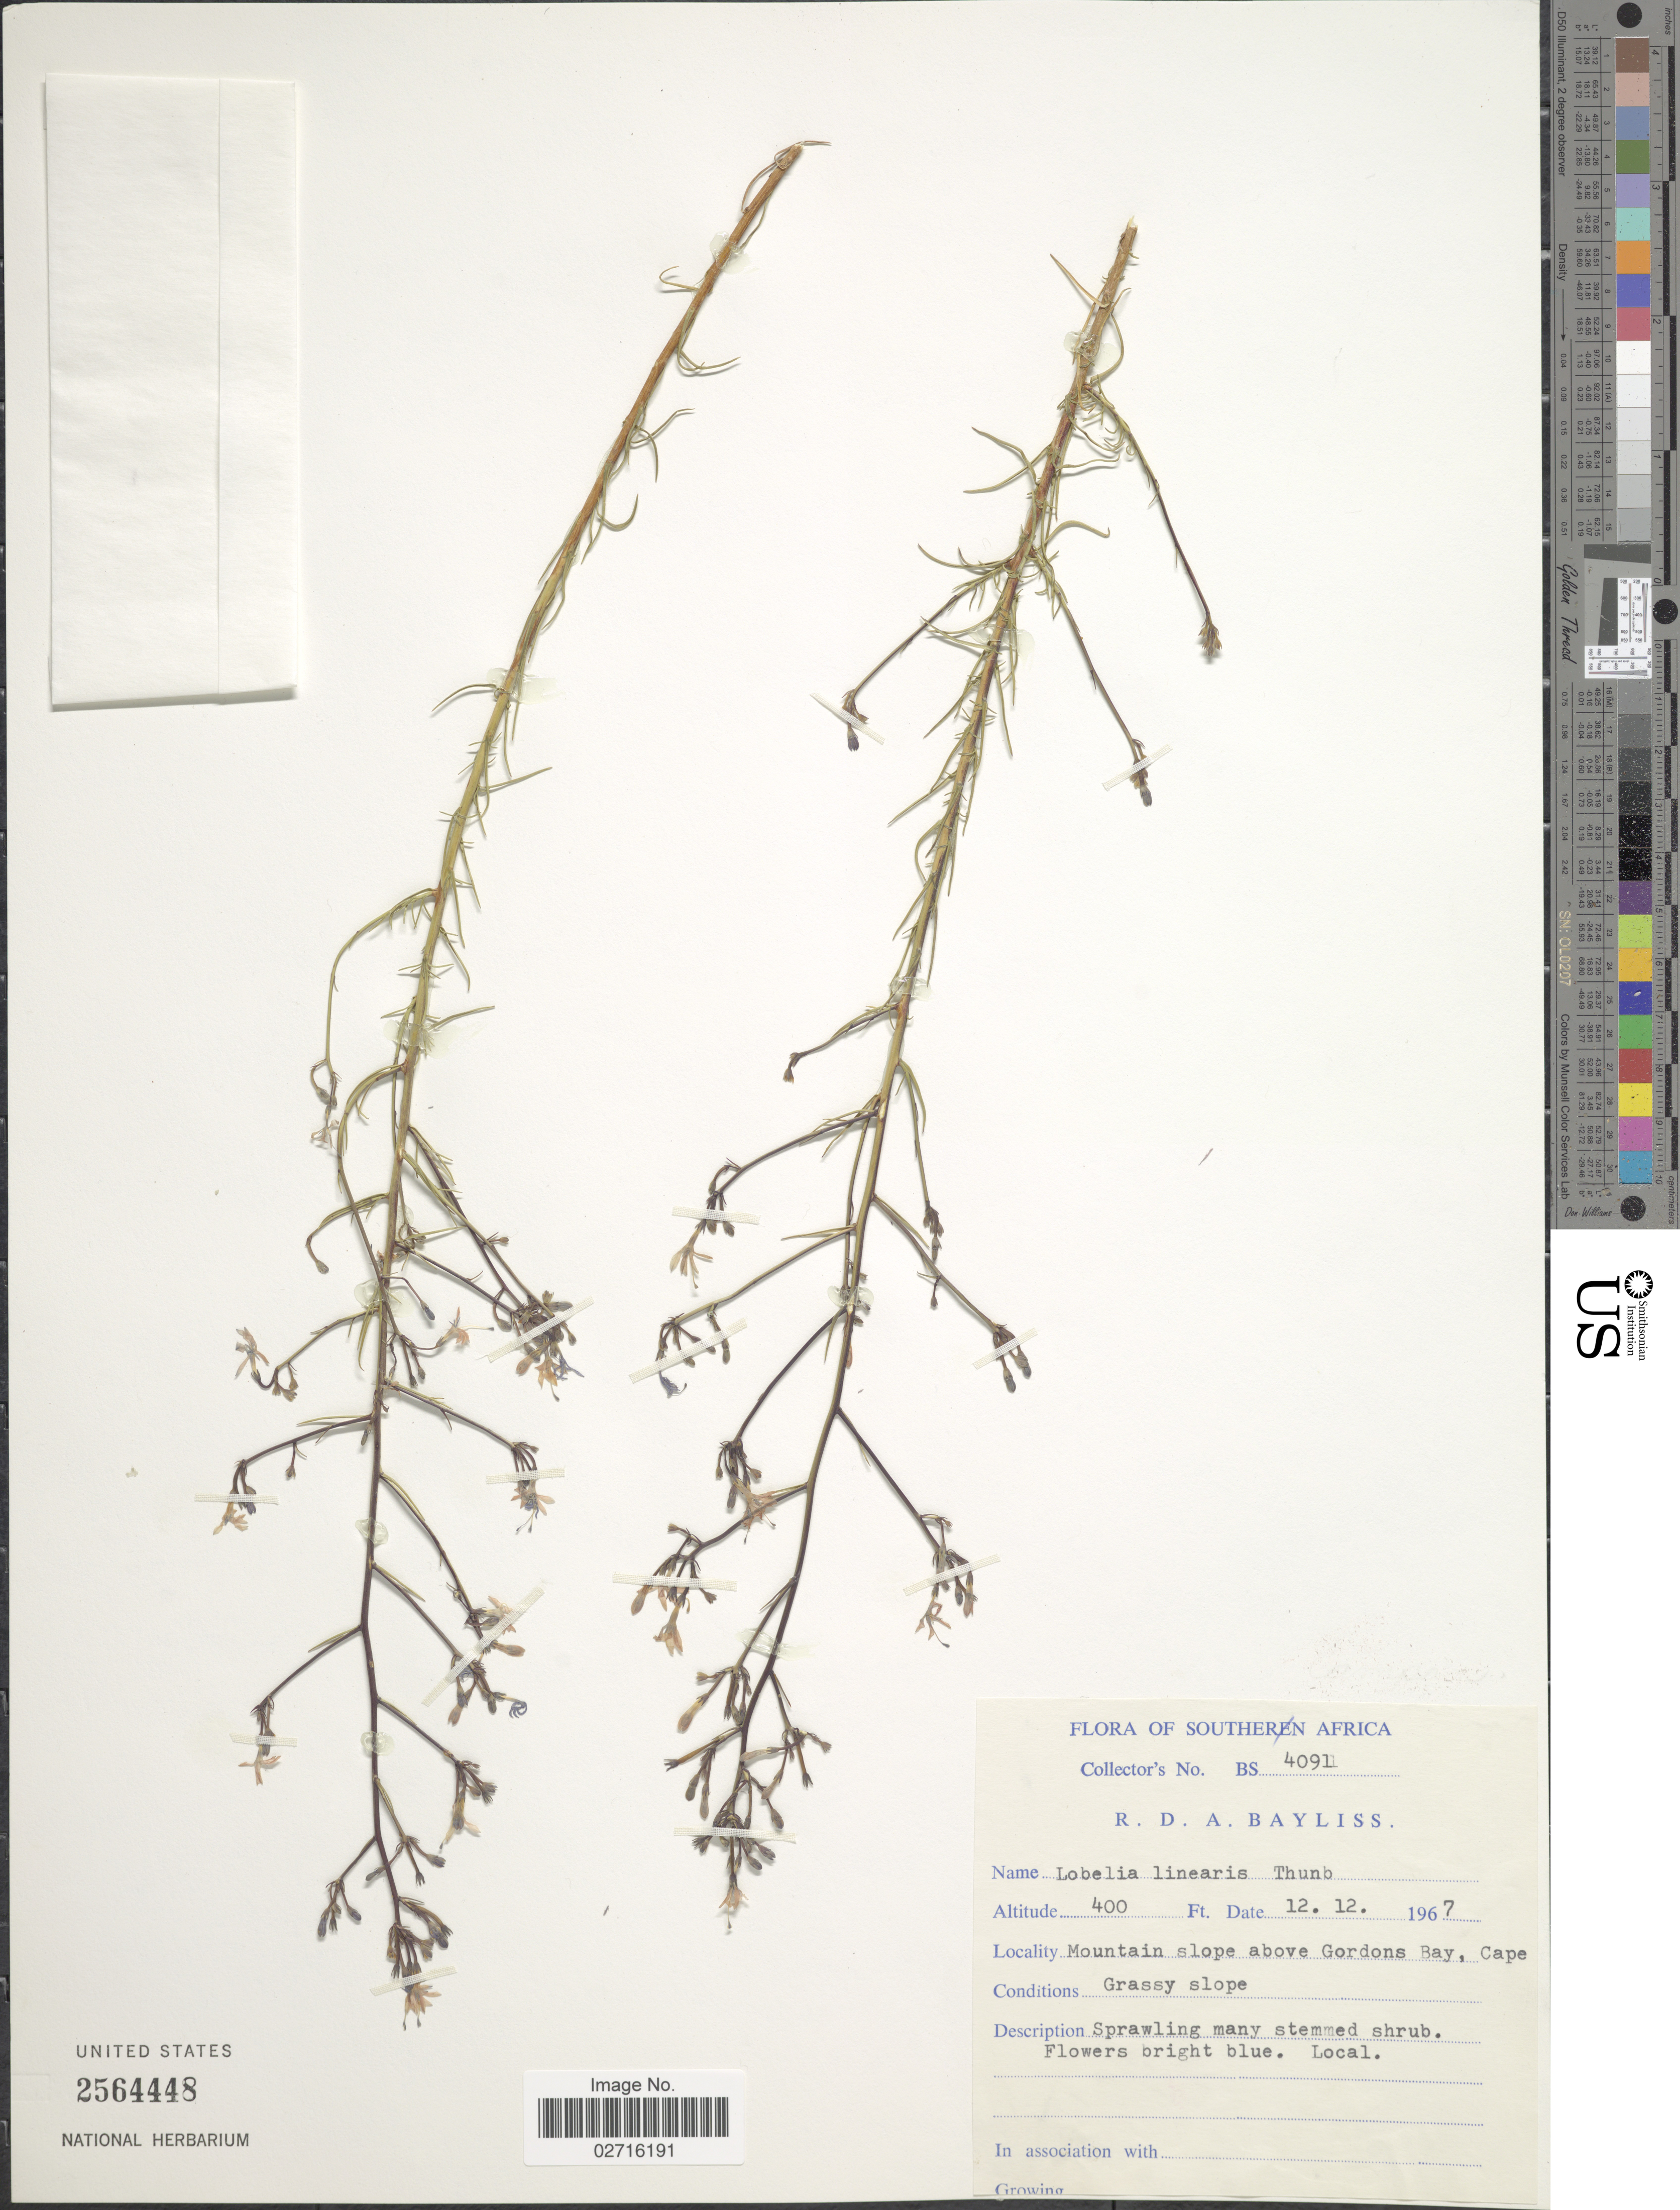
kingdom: Plantae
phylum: Tracheophyta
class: Magnoliopsida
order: Asterales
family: Campanulaceae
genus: Lobelia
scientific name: Lobelia linearis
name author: Thunb.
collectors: R. Bayliss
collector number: BS 4091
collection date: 1967-12-12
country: South Africa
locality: Southern Africa, Mountain slope above Gordon's Bay, Cape, Grassy slope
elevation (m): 122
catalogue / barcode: US 2564448